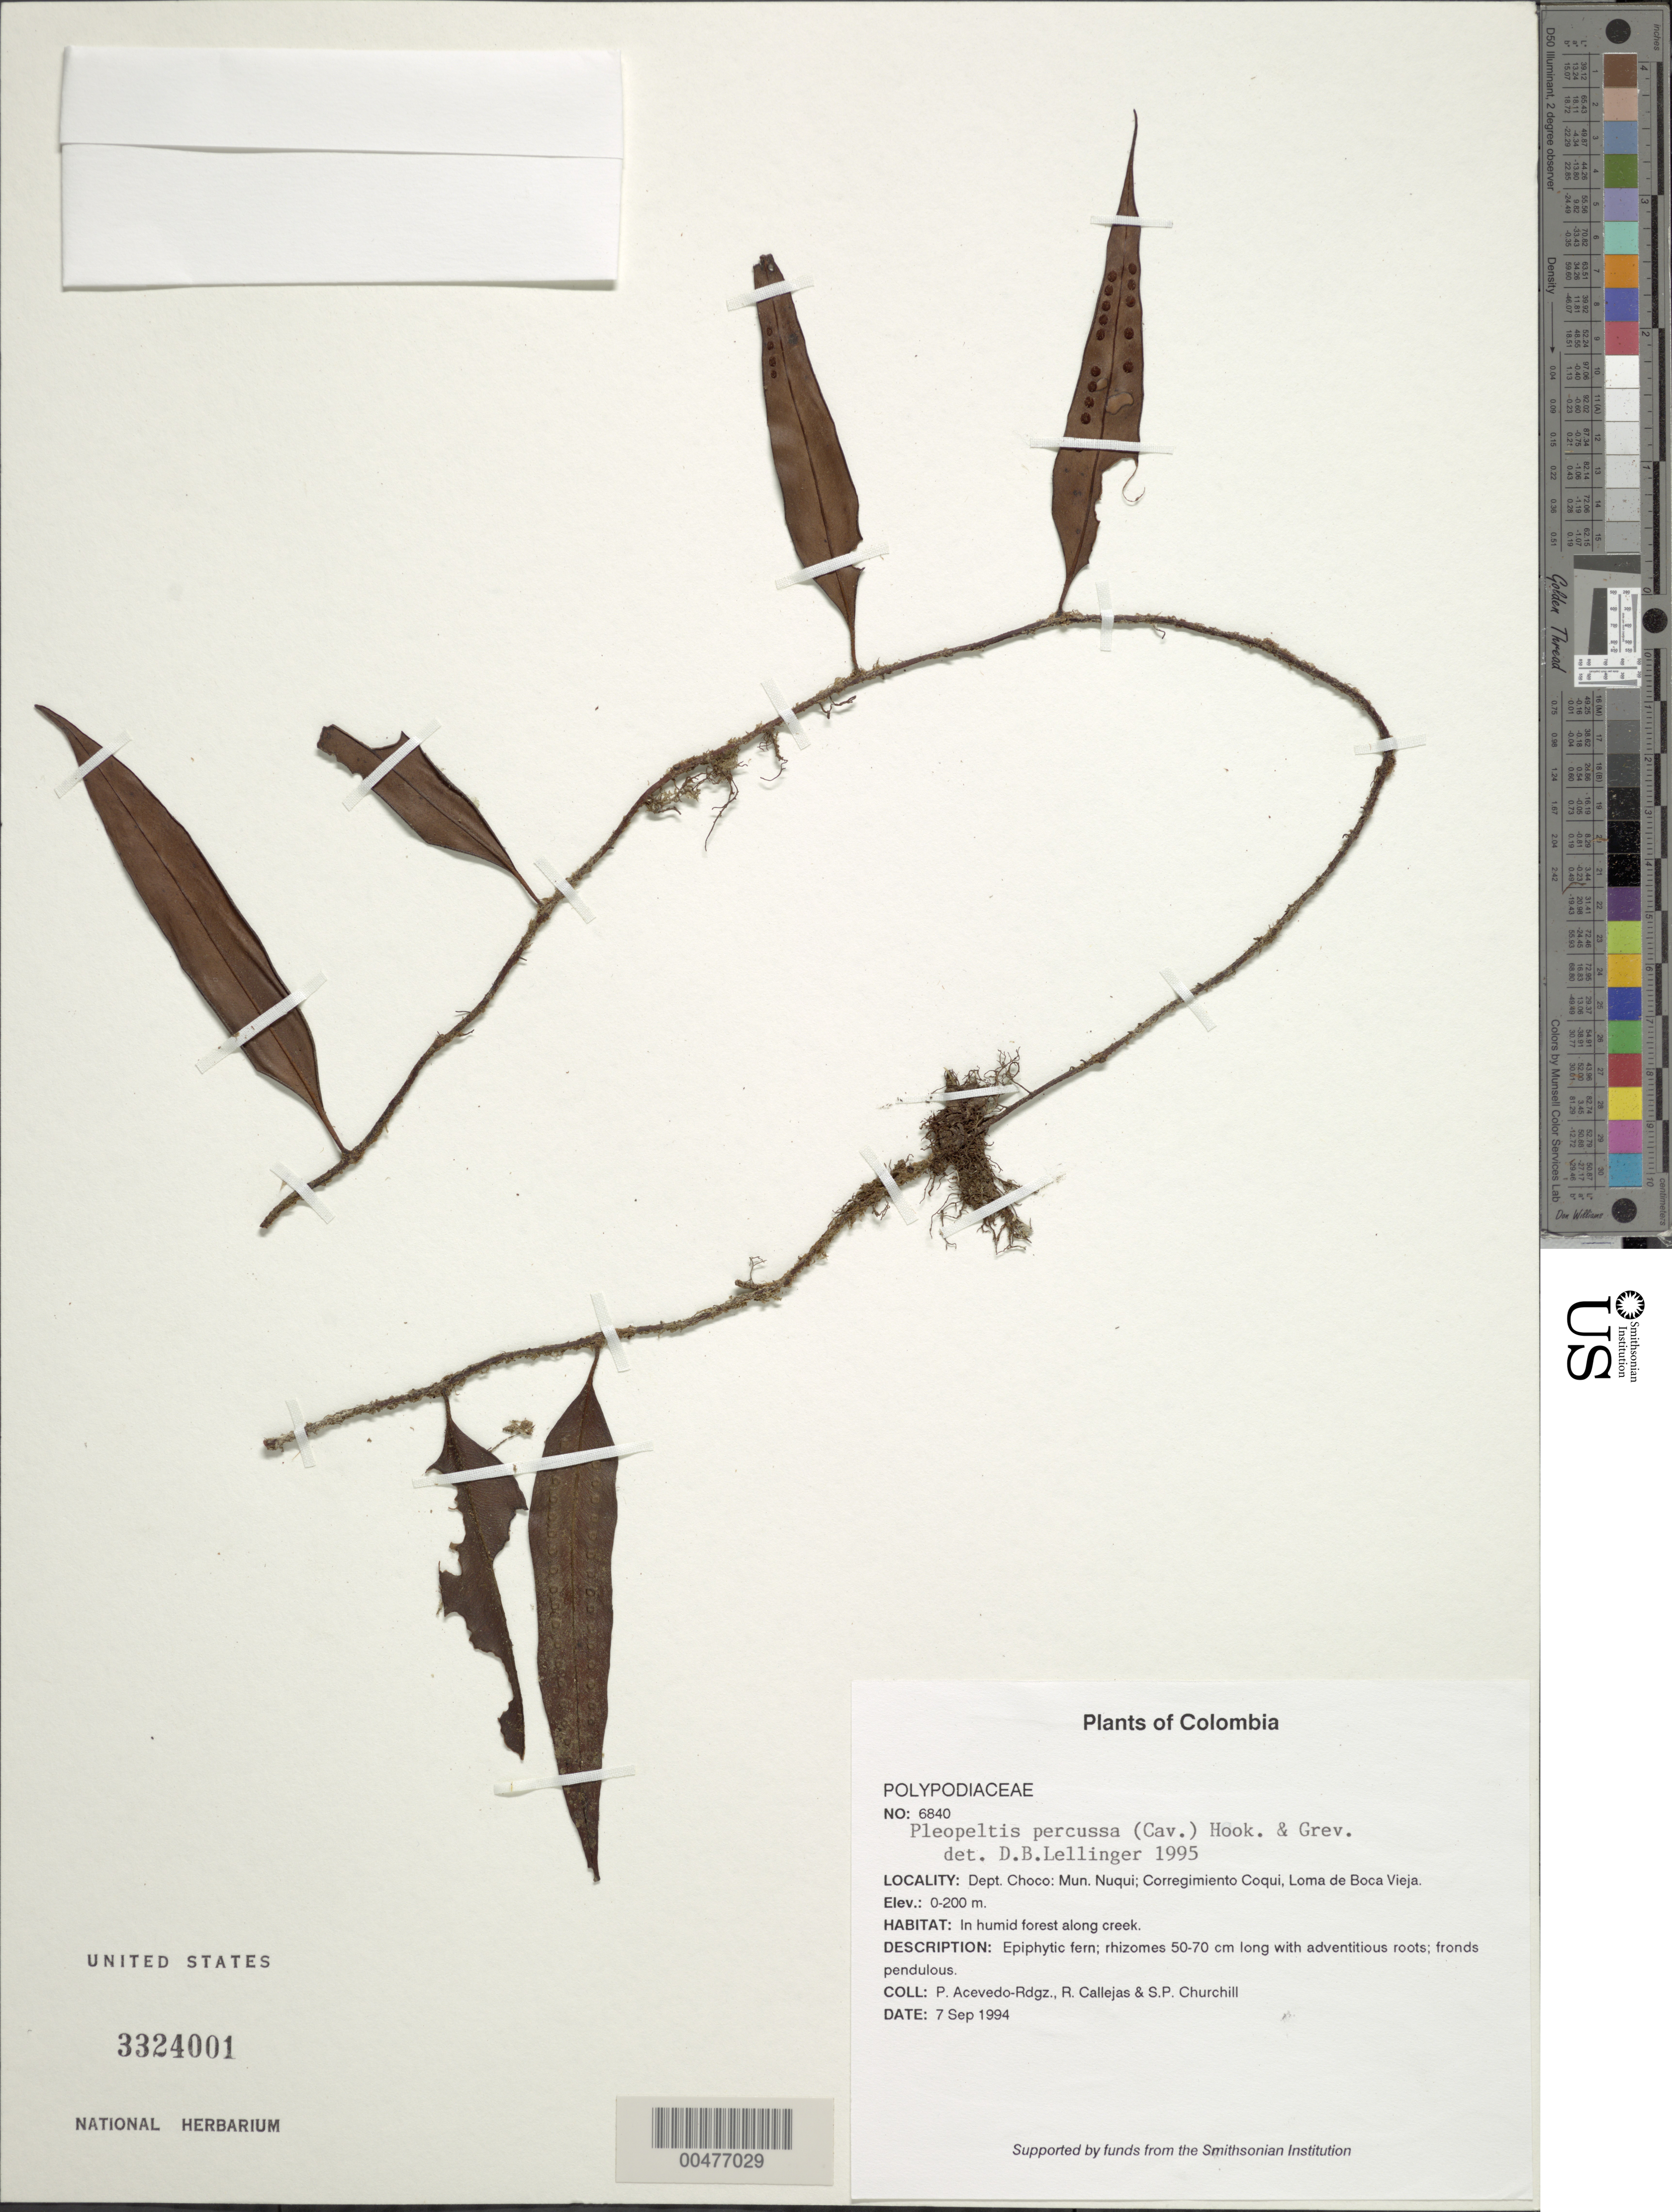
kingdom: Plantae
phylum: Tracheophyta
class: Polypodiopsida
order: Polypodiales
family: Polypodiaceae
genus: Microgramma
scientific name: Microgramma percussa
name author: (Cav.) de la Sota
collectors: P. Acevedo-Rodr., R. Callejas & S. Churchill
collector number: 6840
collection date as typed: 07 Sep 1994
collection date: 1994-09-07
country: Colombia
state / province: Chocó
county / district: Nuqui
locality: Depart. Choco; Mun. Nuqui; Corregimiento Coqui; Loma de Boca Vieja.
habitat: In humid forest along creek.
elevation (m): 0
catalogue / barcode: US 3324001